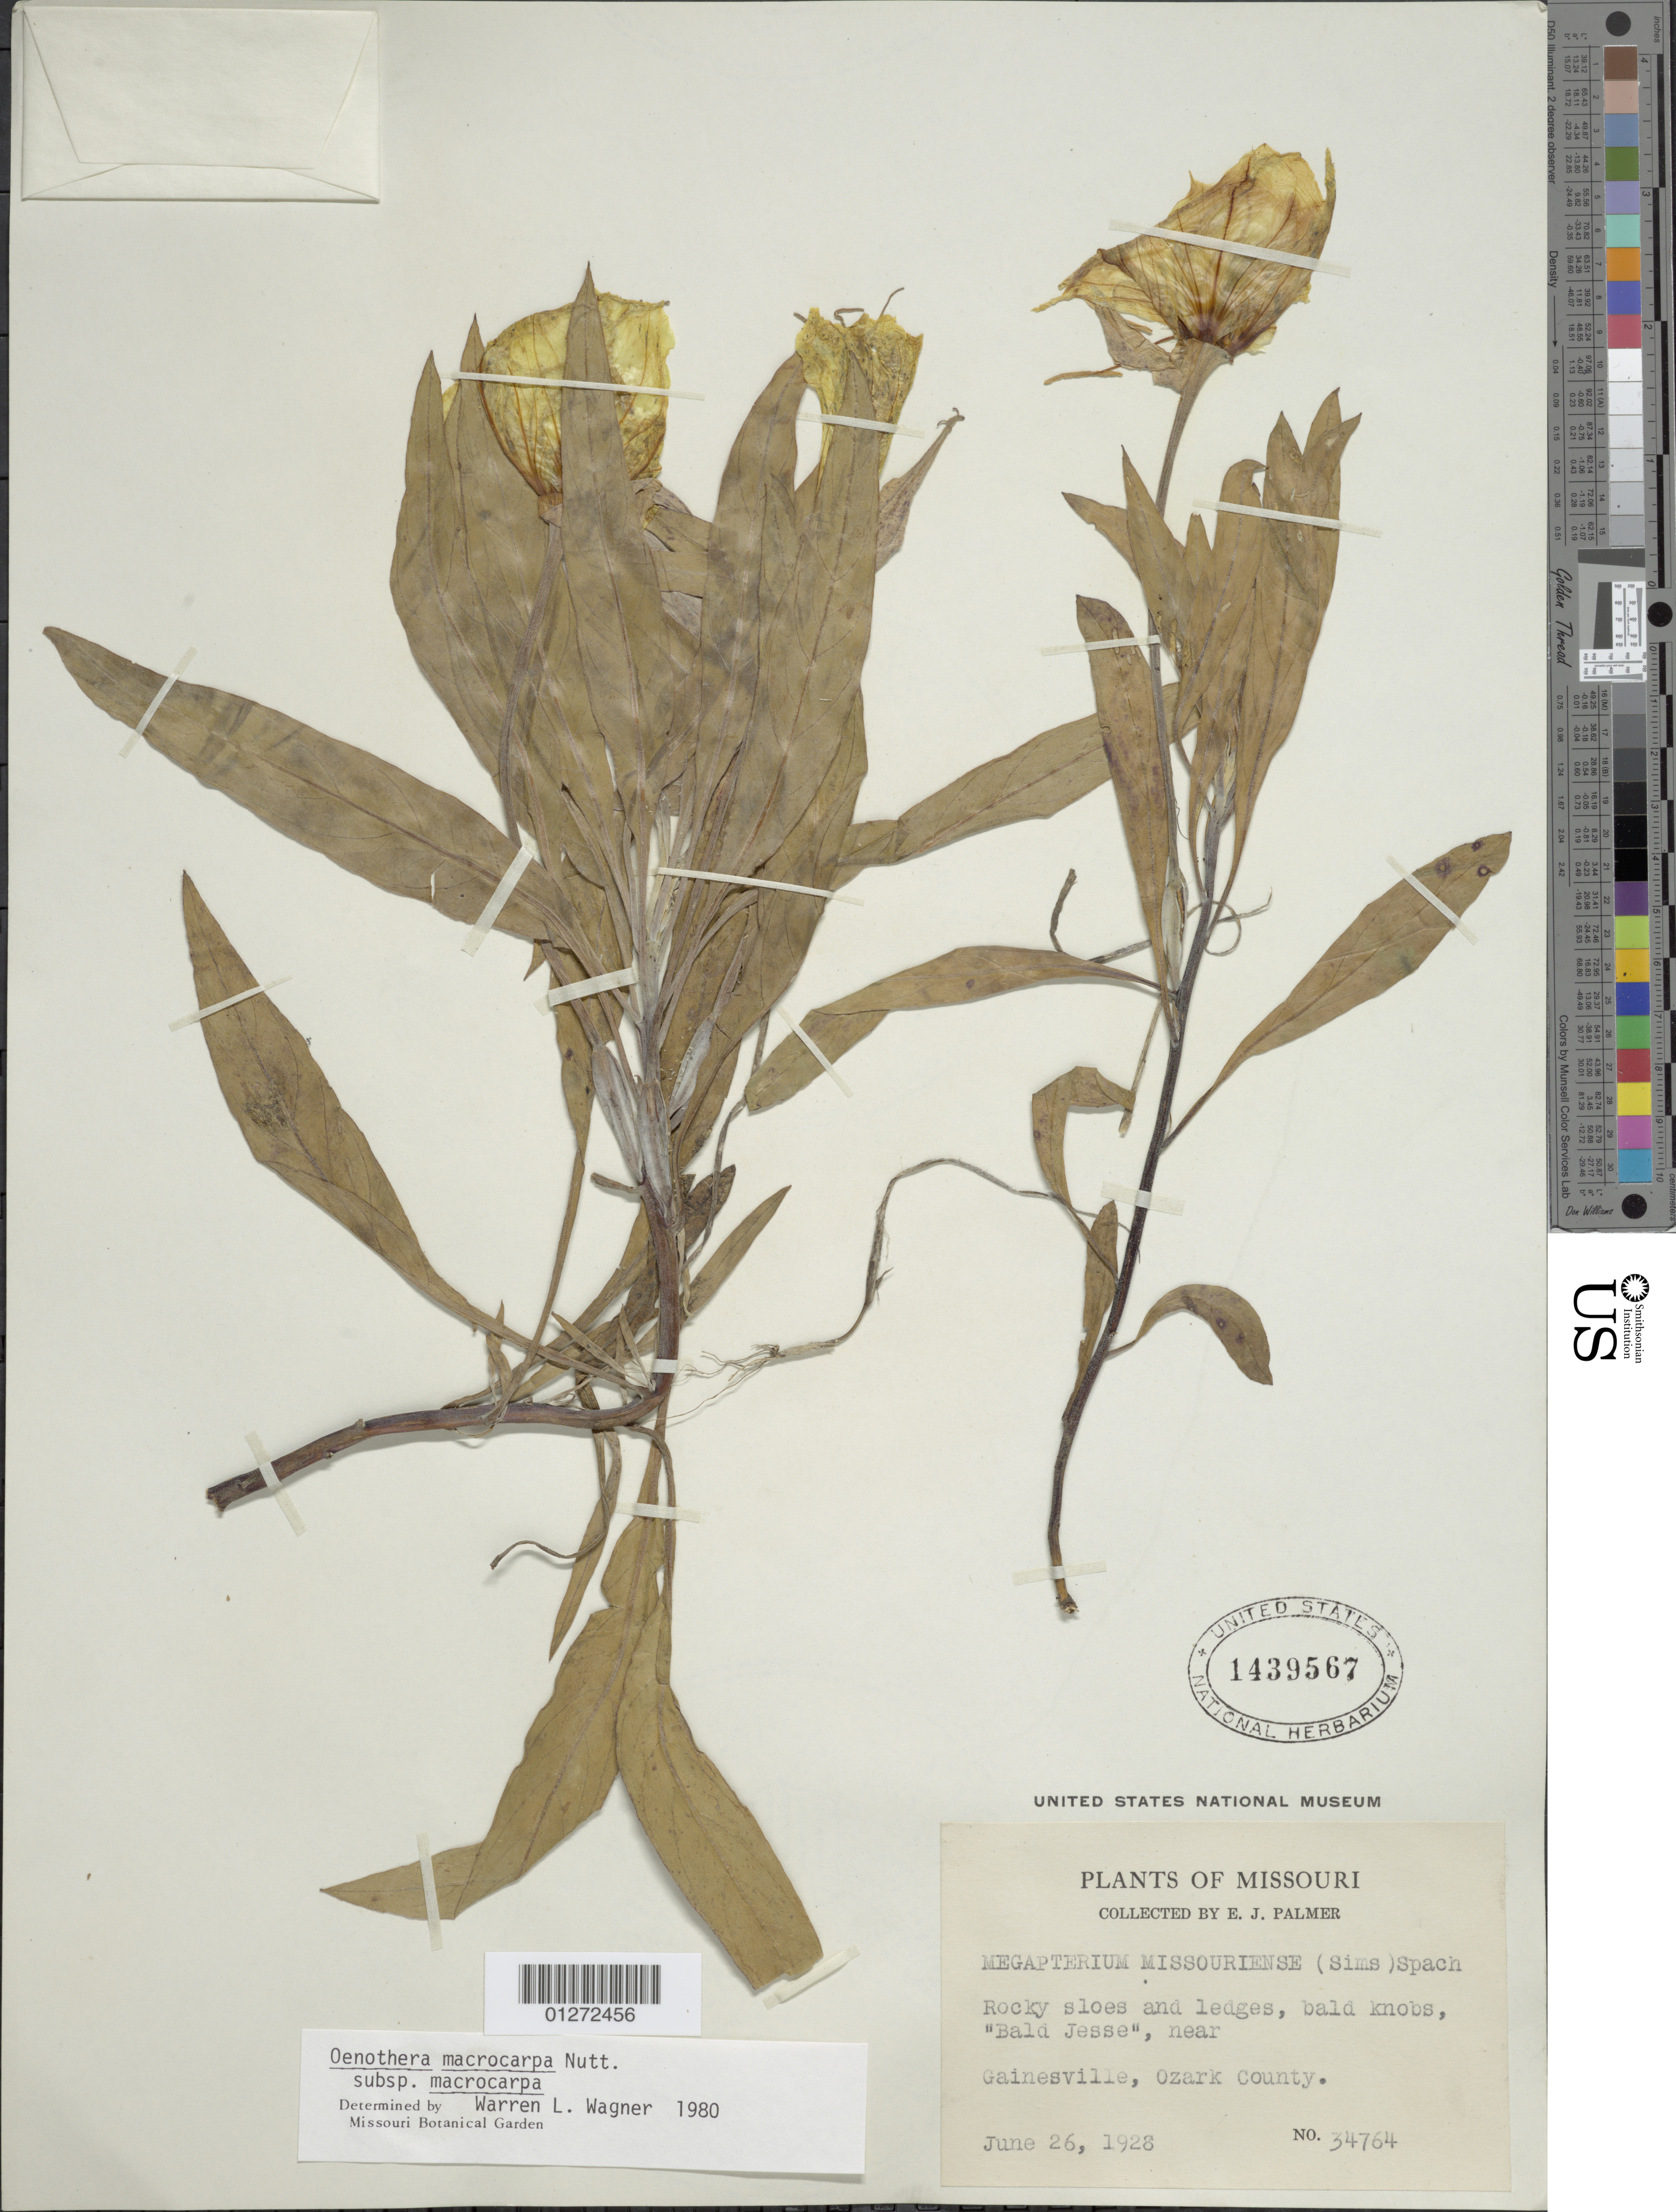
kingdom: Plantae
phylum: Tracheophyta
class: Magnoliopsida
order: Myrtales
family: Onagraceae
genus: Oenothera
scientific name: Oenothera macrocarpa subsp. macrocarpa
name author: Nutt.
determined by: Wagner, W. L., (BOT), Smithsonian Institution - National Museum of Natural History (UNITED STATES)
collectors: E. J. Palmer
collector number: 34764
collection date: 1937-06-26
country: United States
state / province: Missouri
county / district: Ozark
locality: Gainesville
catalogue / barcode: US 1439567